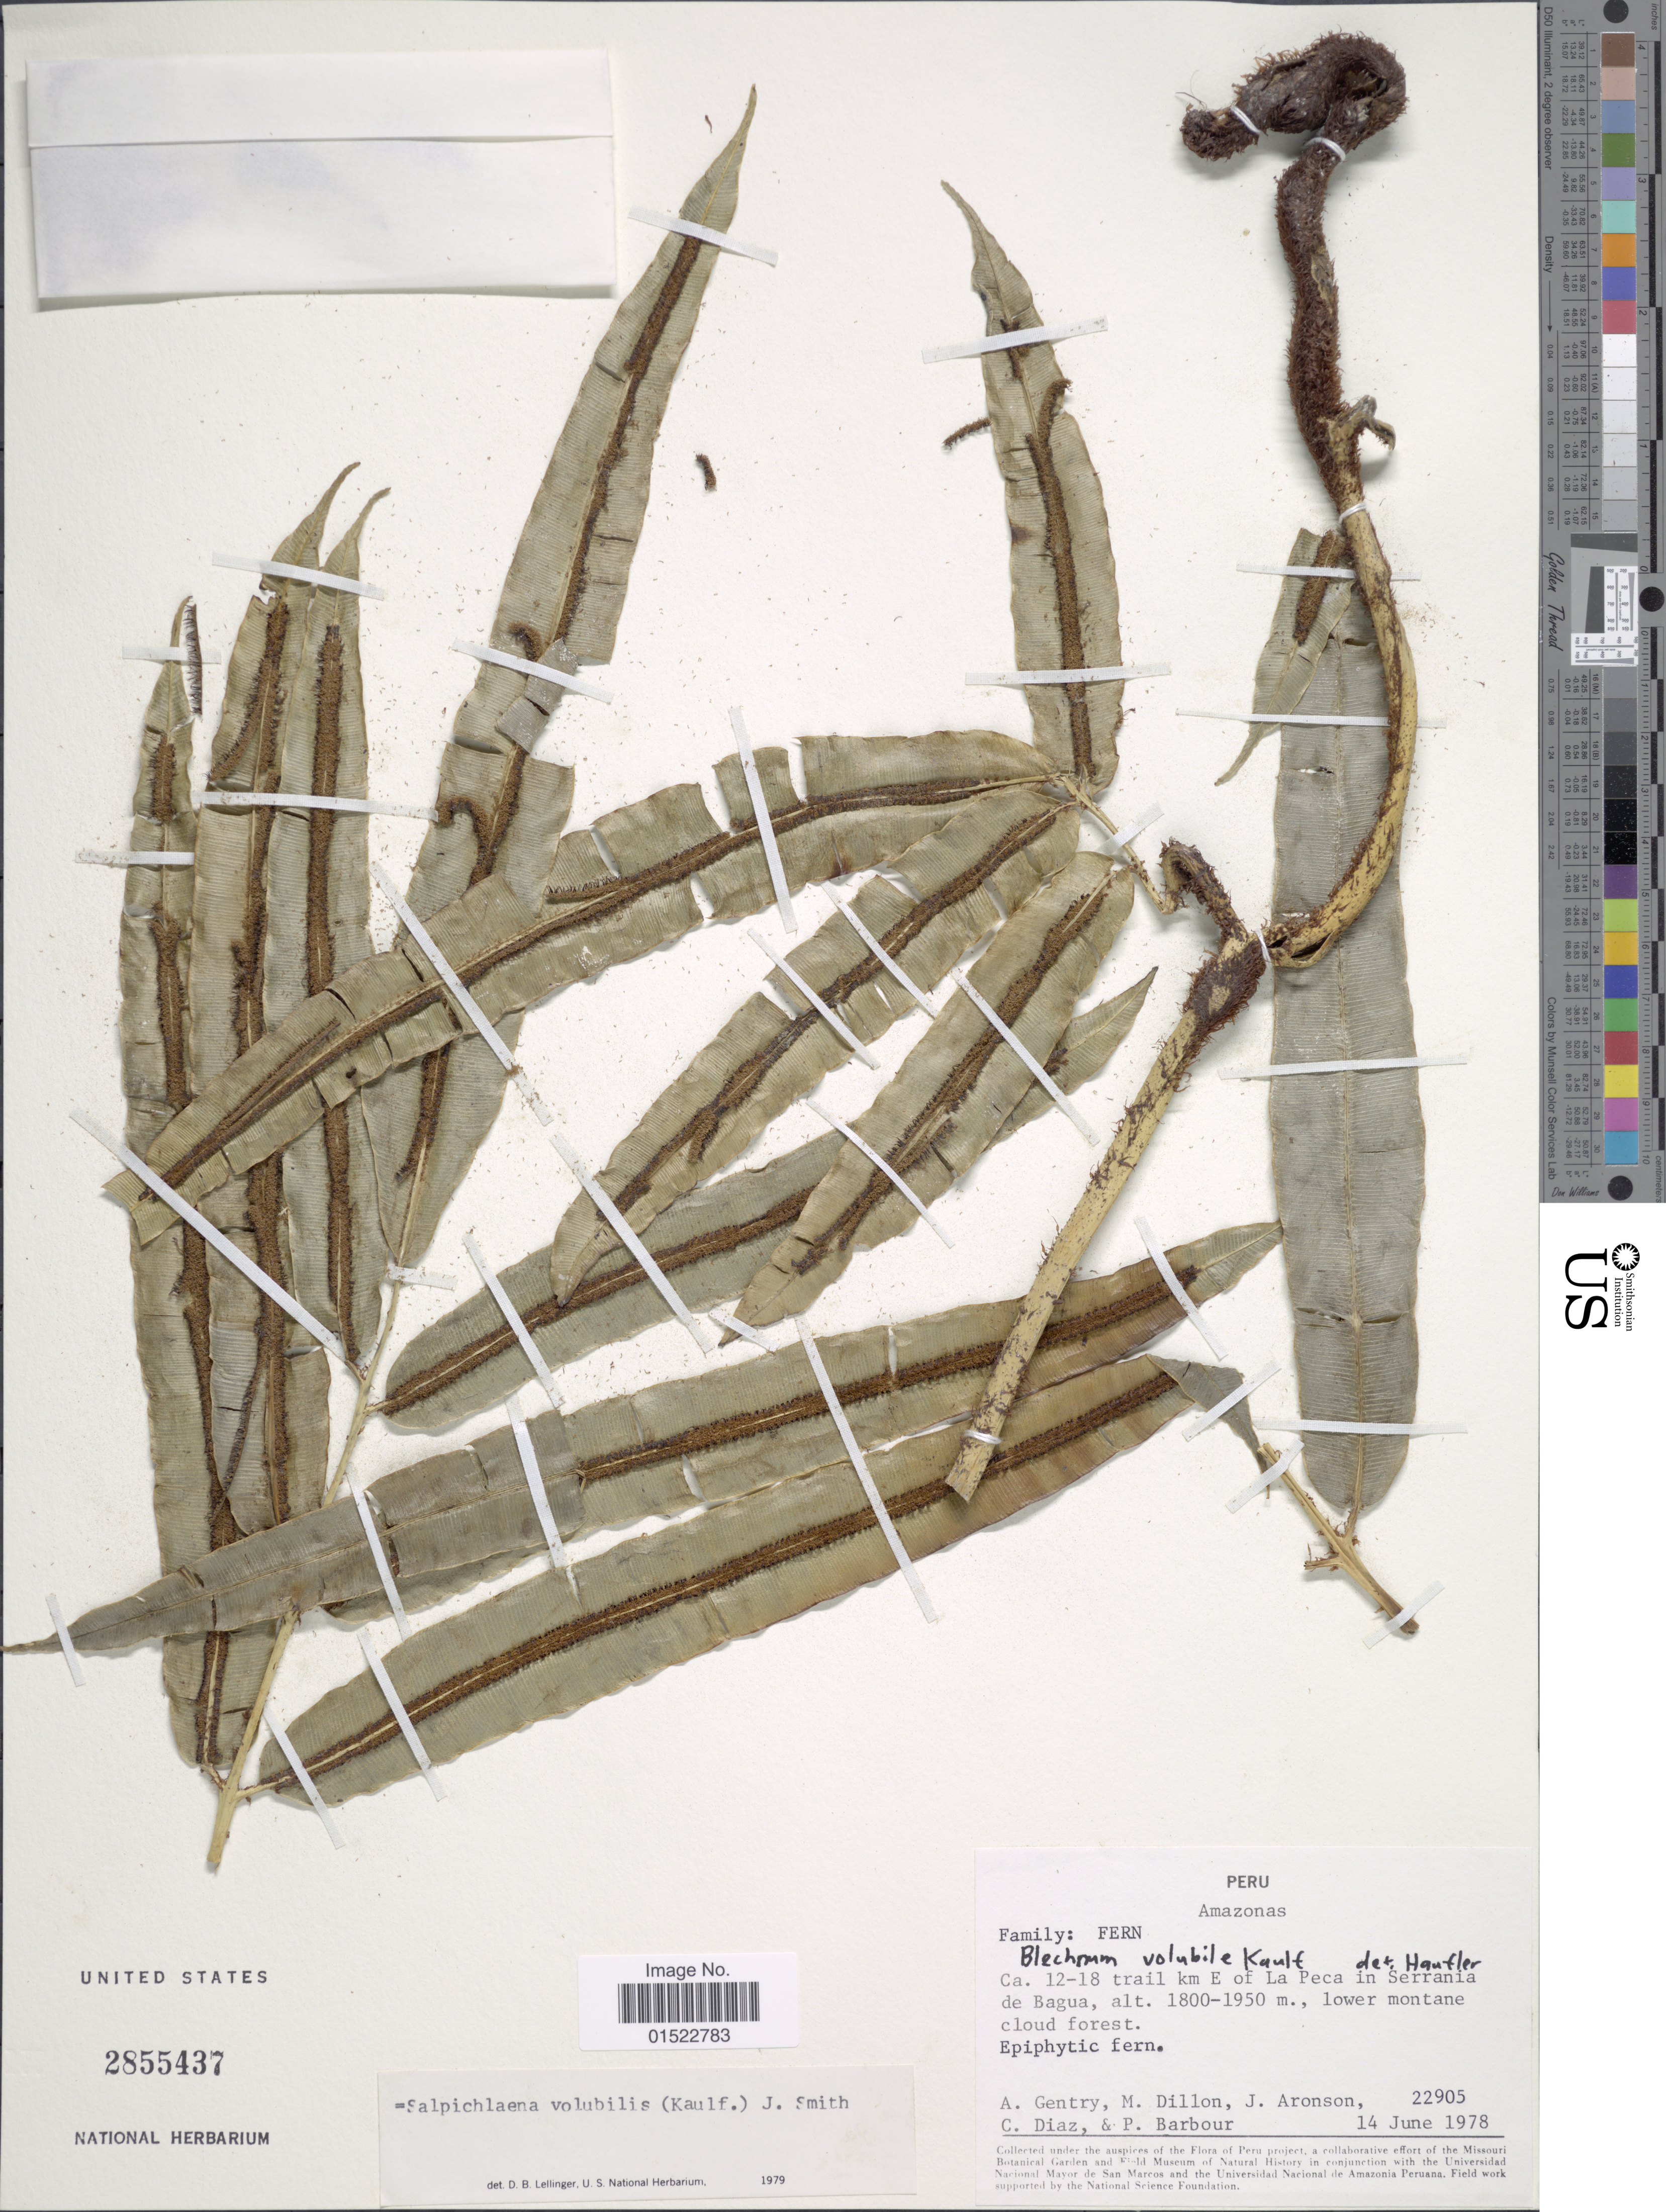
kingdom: Plantae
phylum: Tracheophyta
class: Polypodiopsida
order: Polypodiales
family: Blechnaceae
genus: Salpichlaena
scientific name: Salpichlaena volubilis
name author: (Kaulf.) J. Sm.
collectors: A. H. Gentry, M. O. Dillon, J. Aronson, C. Díaz & P. Barbour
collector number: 22905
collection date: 1978-06-14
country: Peru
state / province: Amazonas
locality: Ca. 12-18 trail km E of La Peca in Serrania da Bagua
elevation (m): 1800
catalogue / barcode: US 2855437